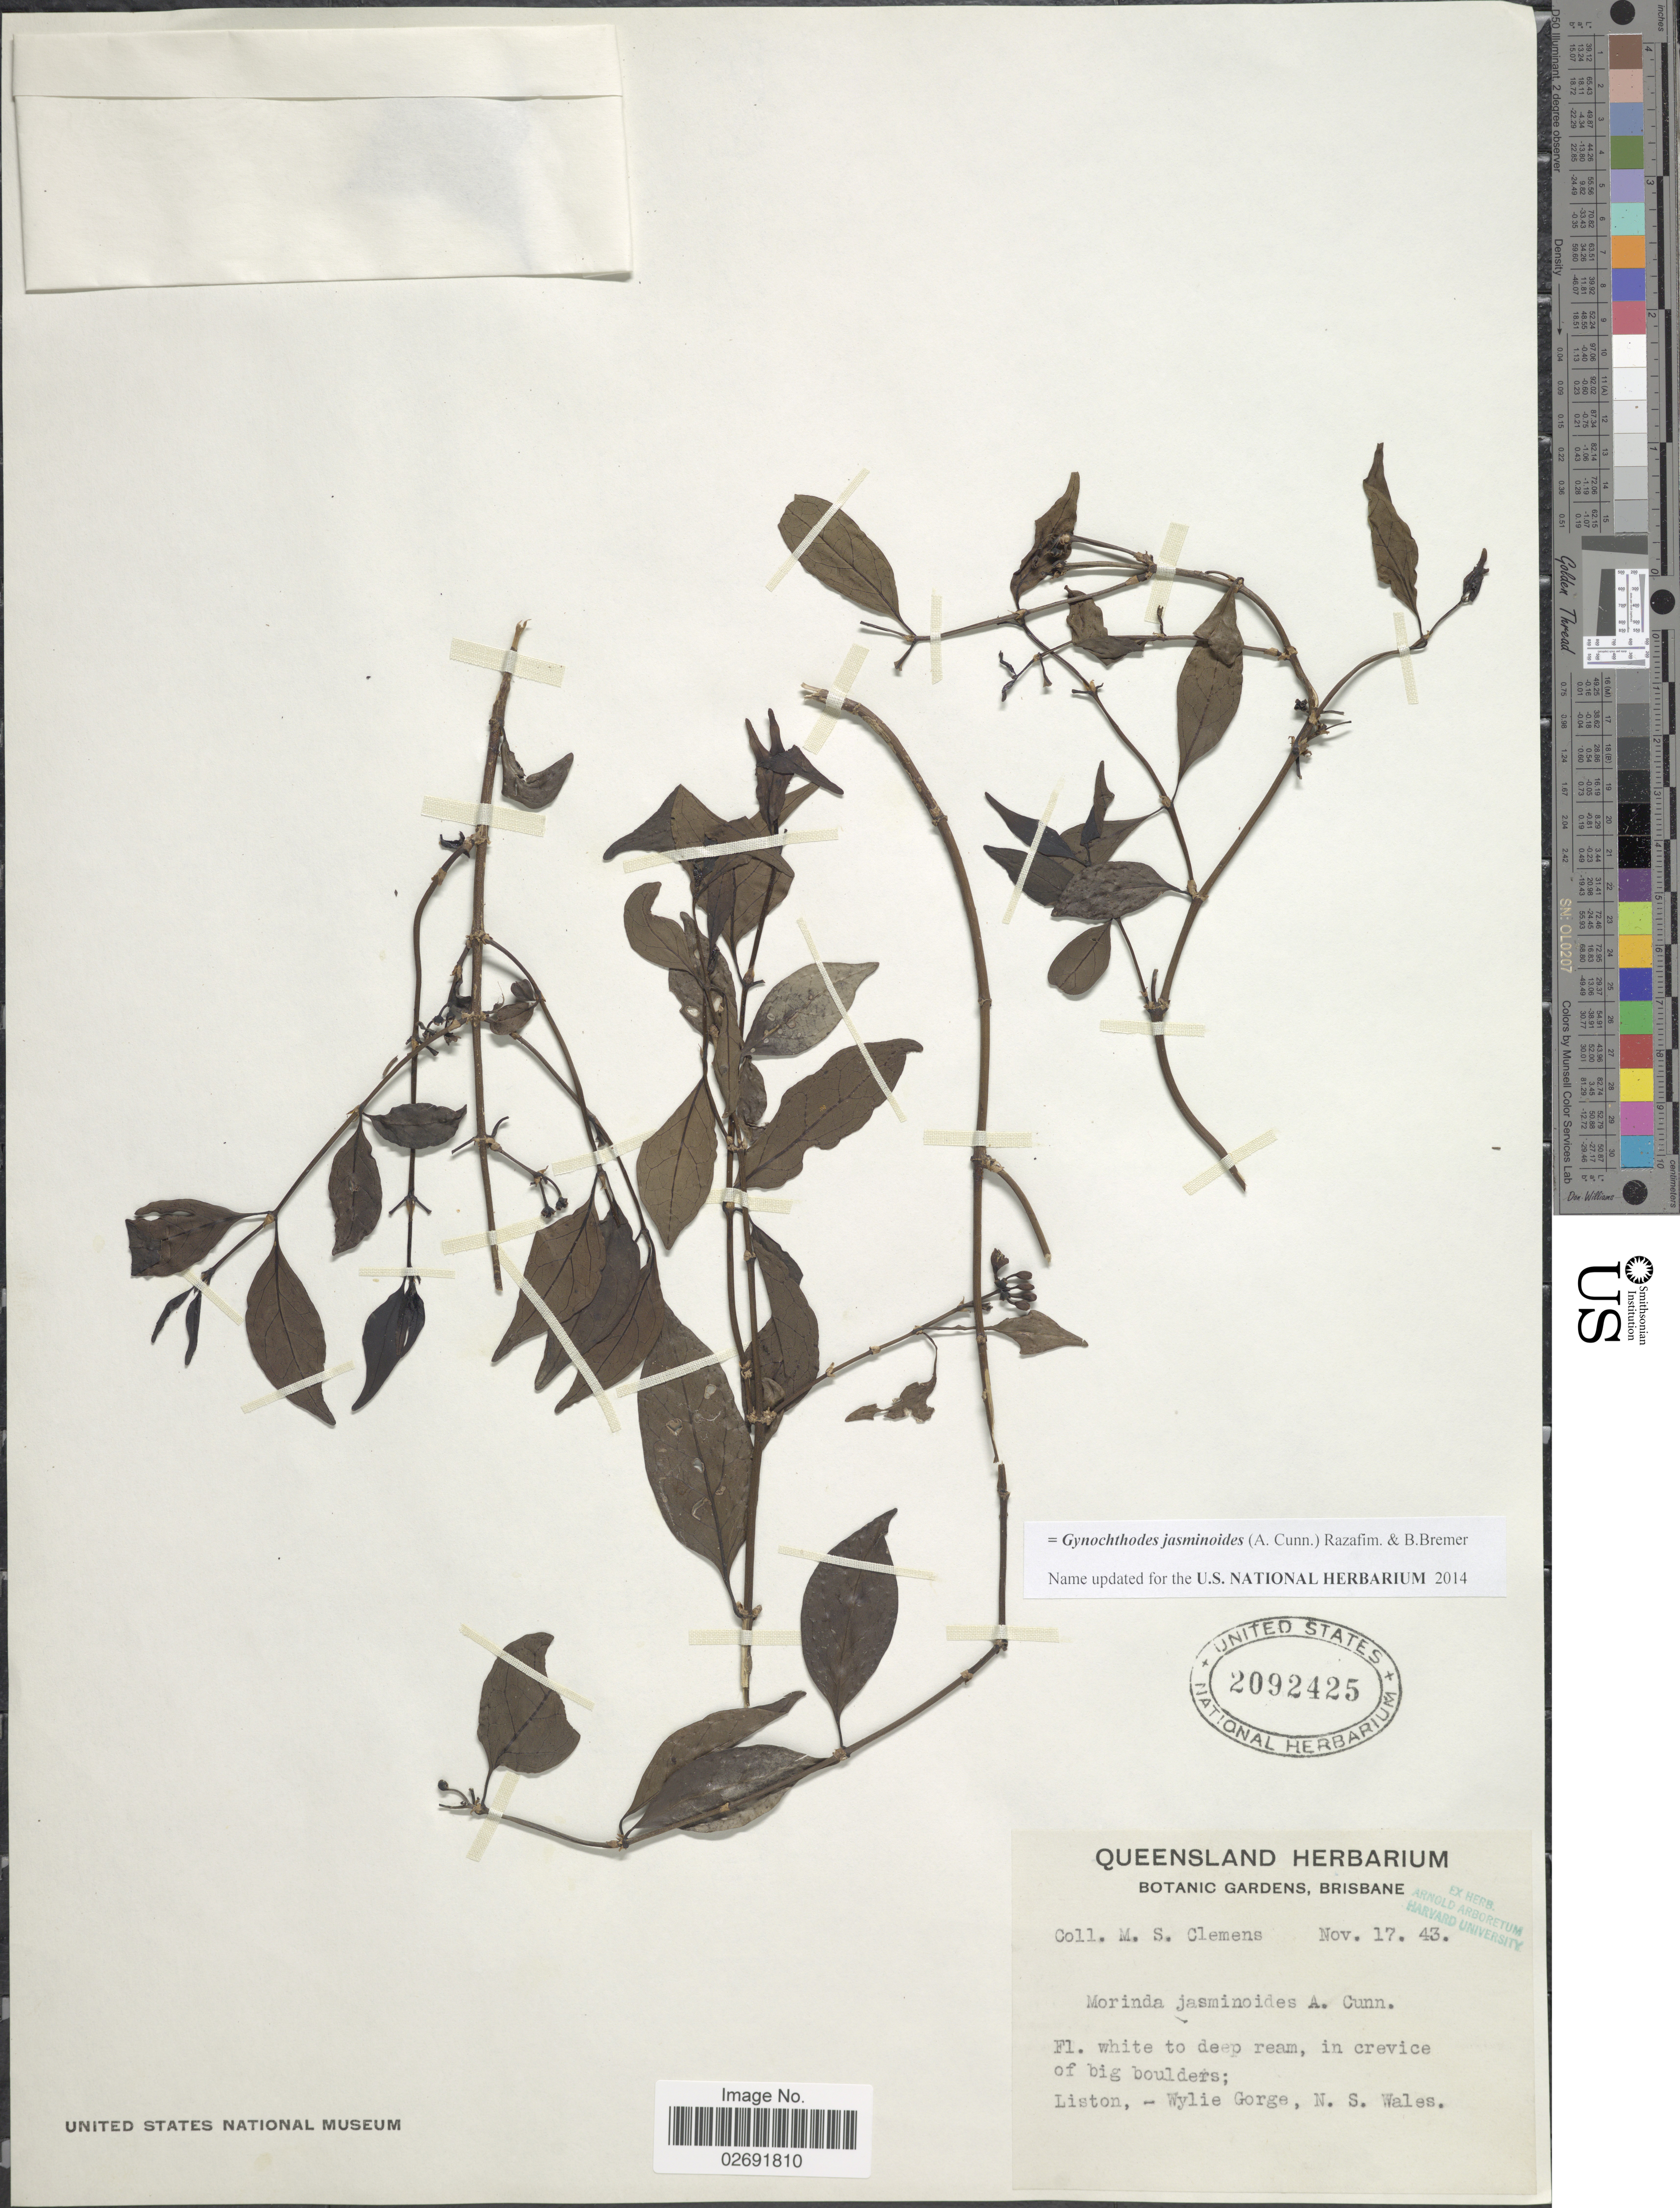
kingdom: Plantae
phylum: Tracheophyta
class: Magnoliopsida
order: Gentianales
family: Rubiaceae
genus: Gynochthodes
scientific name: Gynochthodes jasminoides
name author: (A. Cunn.) Razafim. & B. Bremer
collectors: M. S. Clemens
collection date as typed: Transcribed d/m/y: 17/11/43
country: Australia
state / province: New South Wales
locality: Liston, - Wylie Gorge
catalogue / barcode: US 2092425